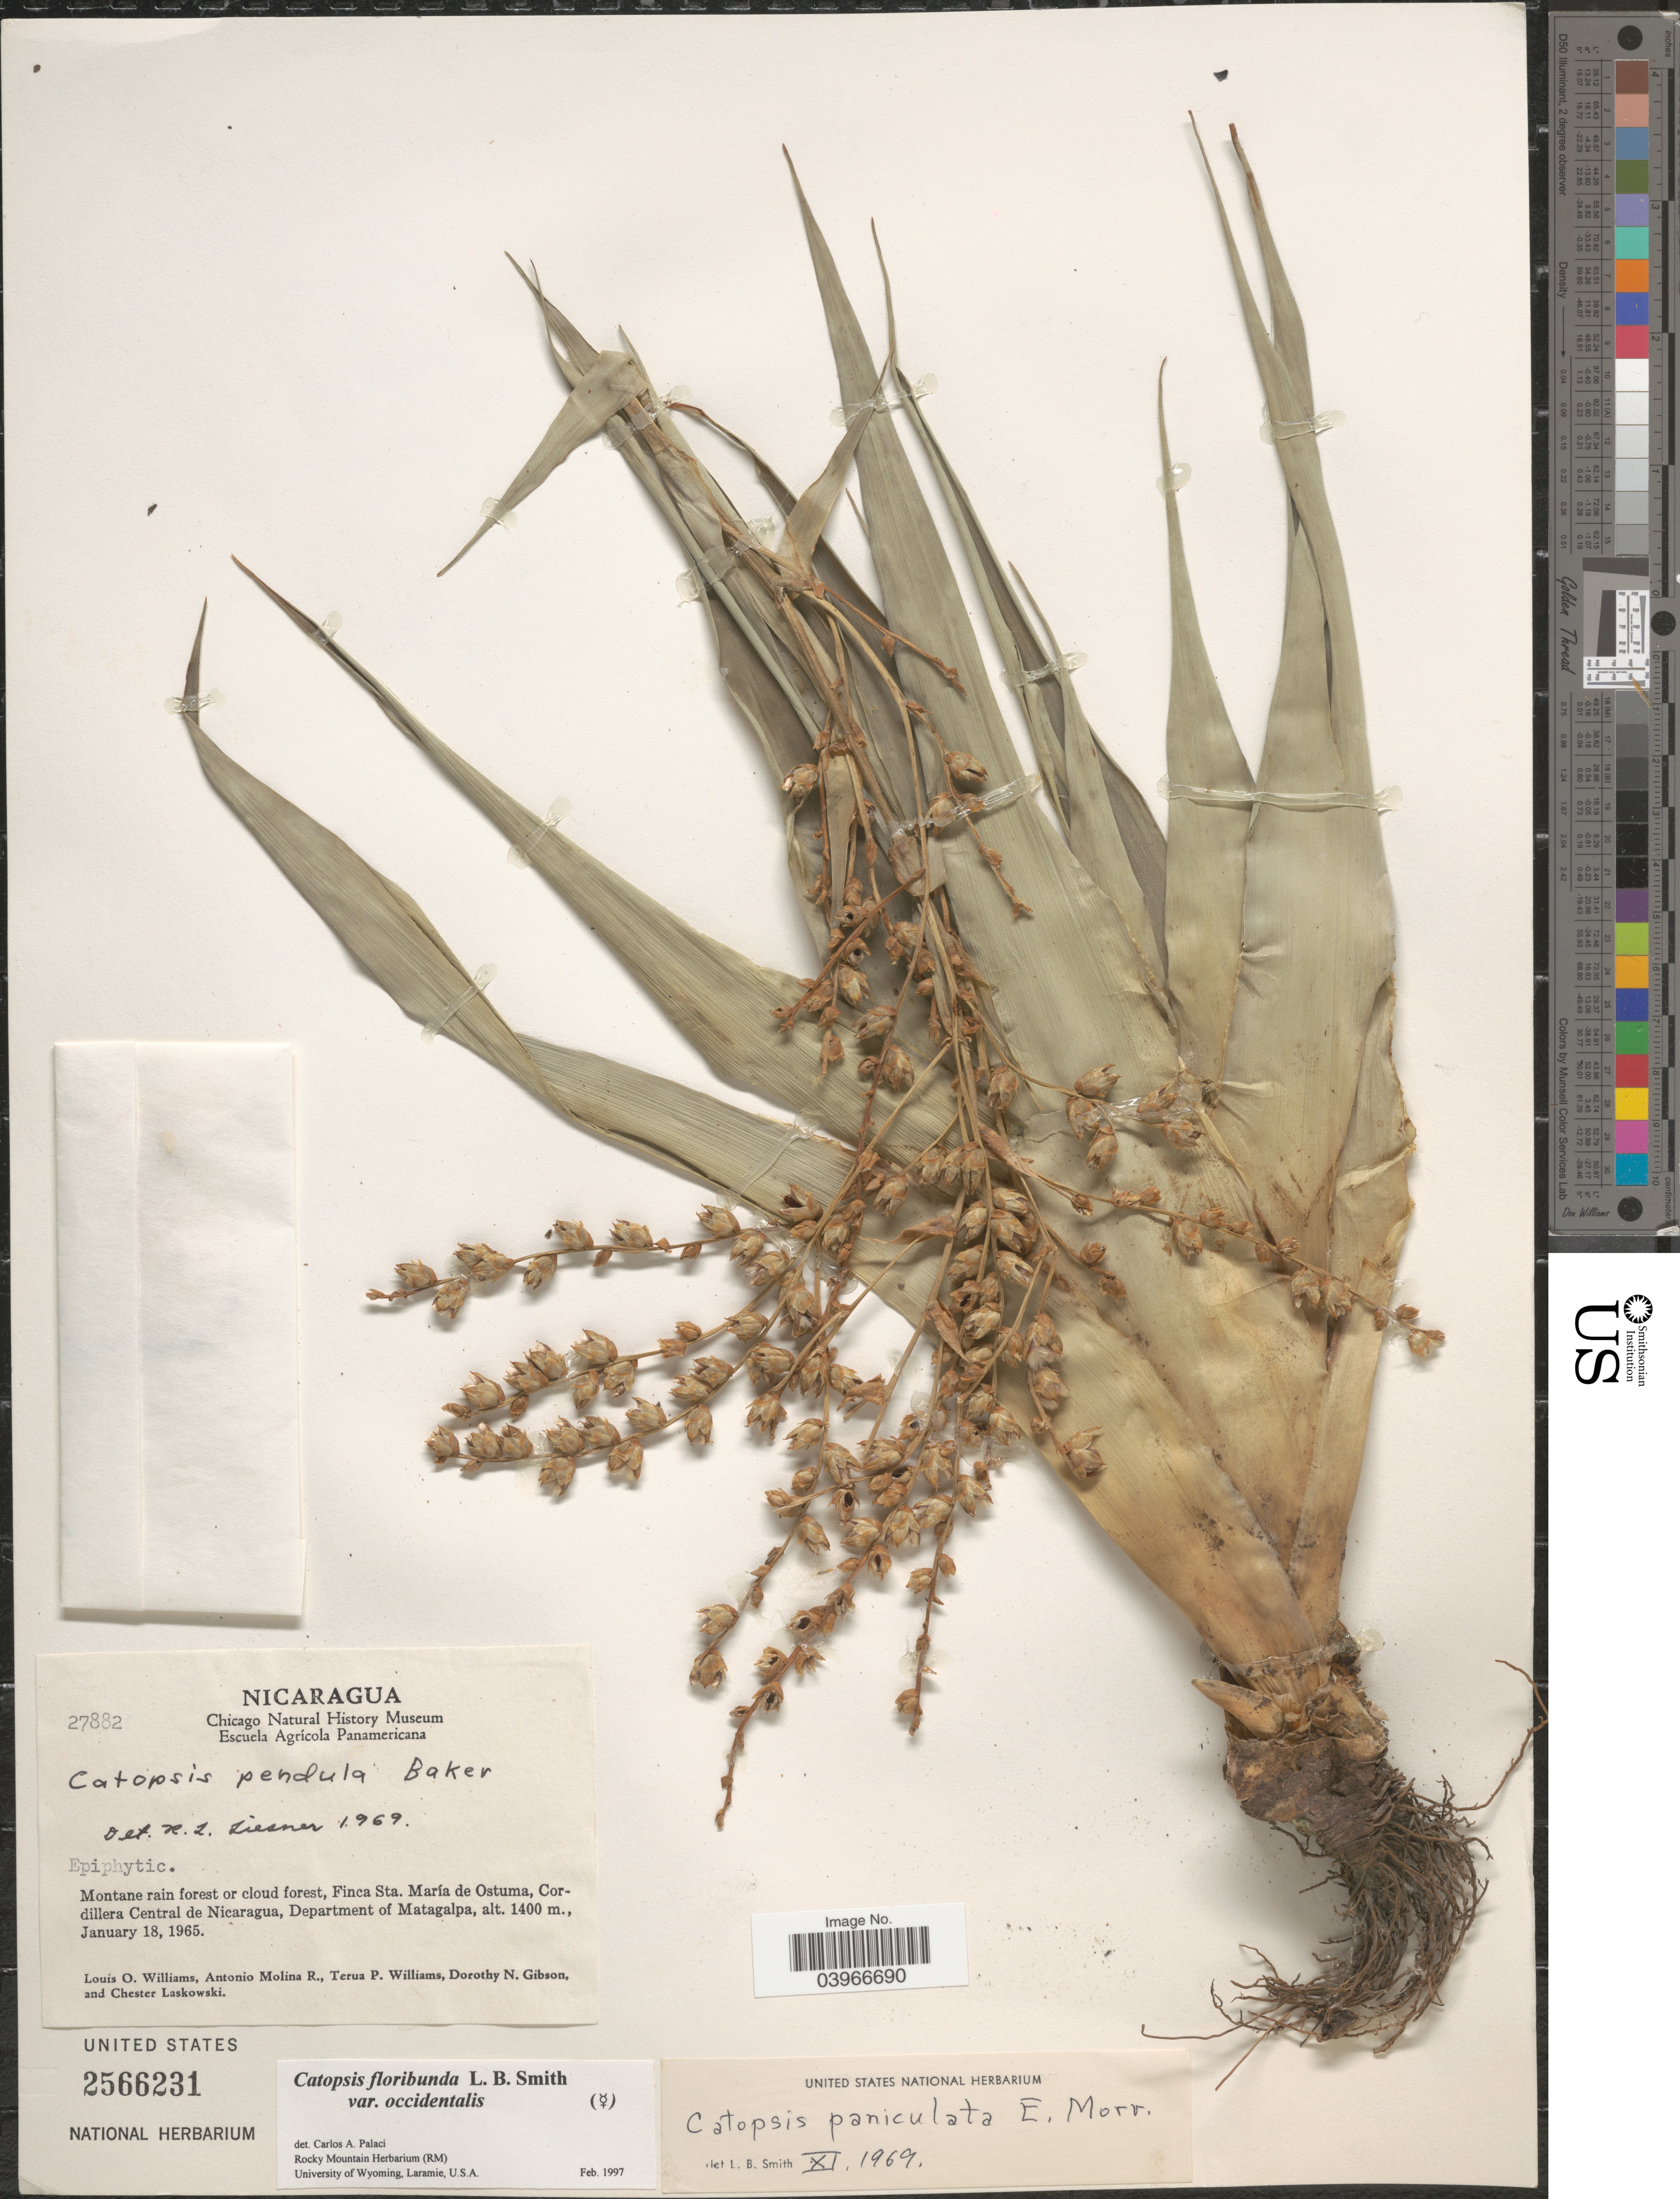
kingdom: Plantae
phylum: Tracheophyta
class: Liliopsida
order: Poales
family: Bromeliaceae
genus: Catopsis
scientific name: Catopsis floribunda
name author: L.B. Sm.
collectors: L. O. Williams, A. Molina R., T. Williams, D. N. Gibson & C. Laskowski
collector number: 27882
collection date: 1965-01-18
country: Nicaragua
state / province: Matagalpa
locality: Montane rain forest or cloud forest, Finca Sta. María de Ostuma, Cordillera Central de Nicaragua, Department of Matagalpa.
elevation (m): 1400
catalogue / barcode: US 2566231